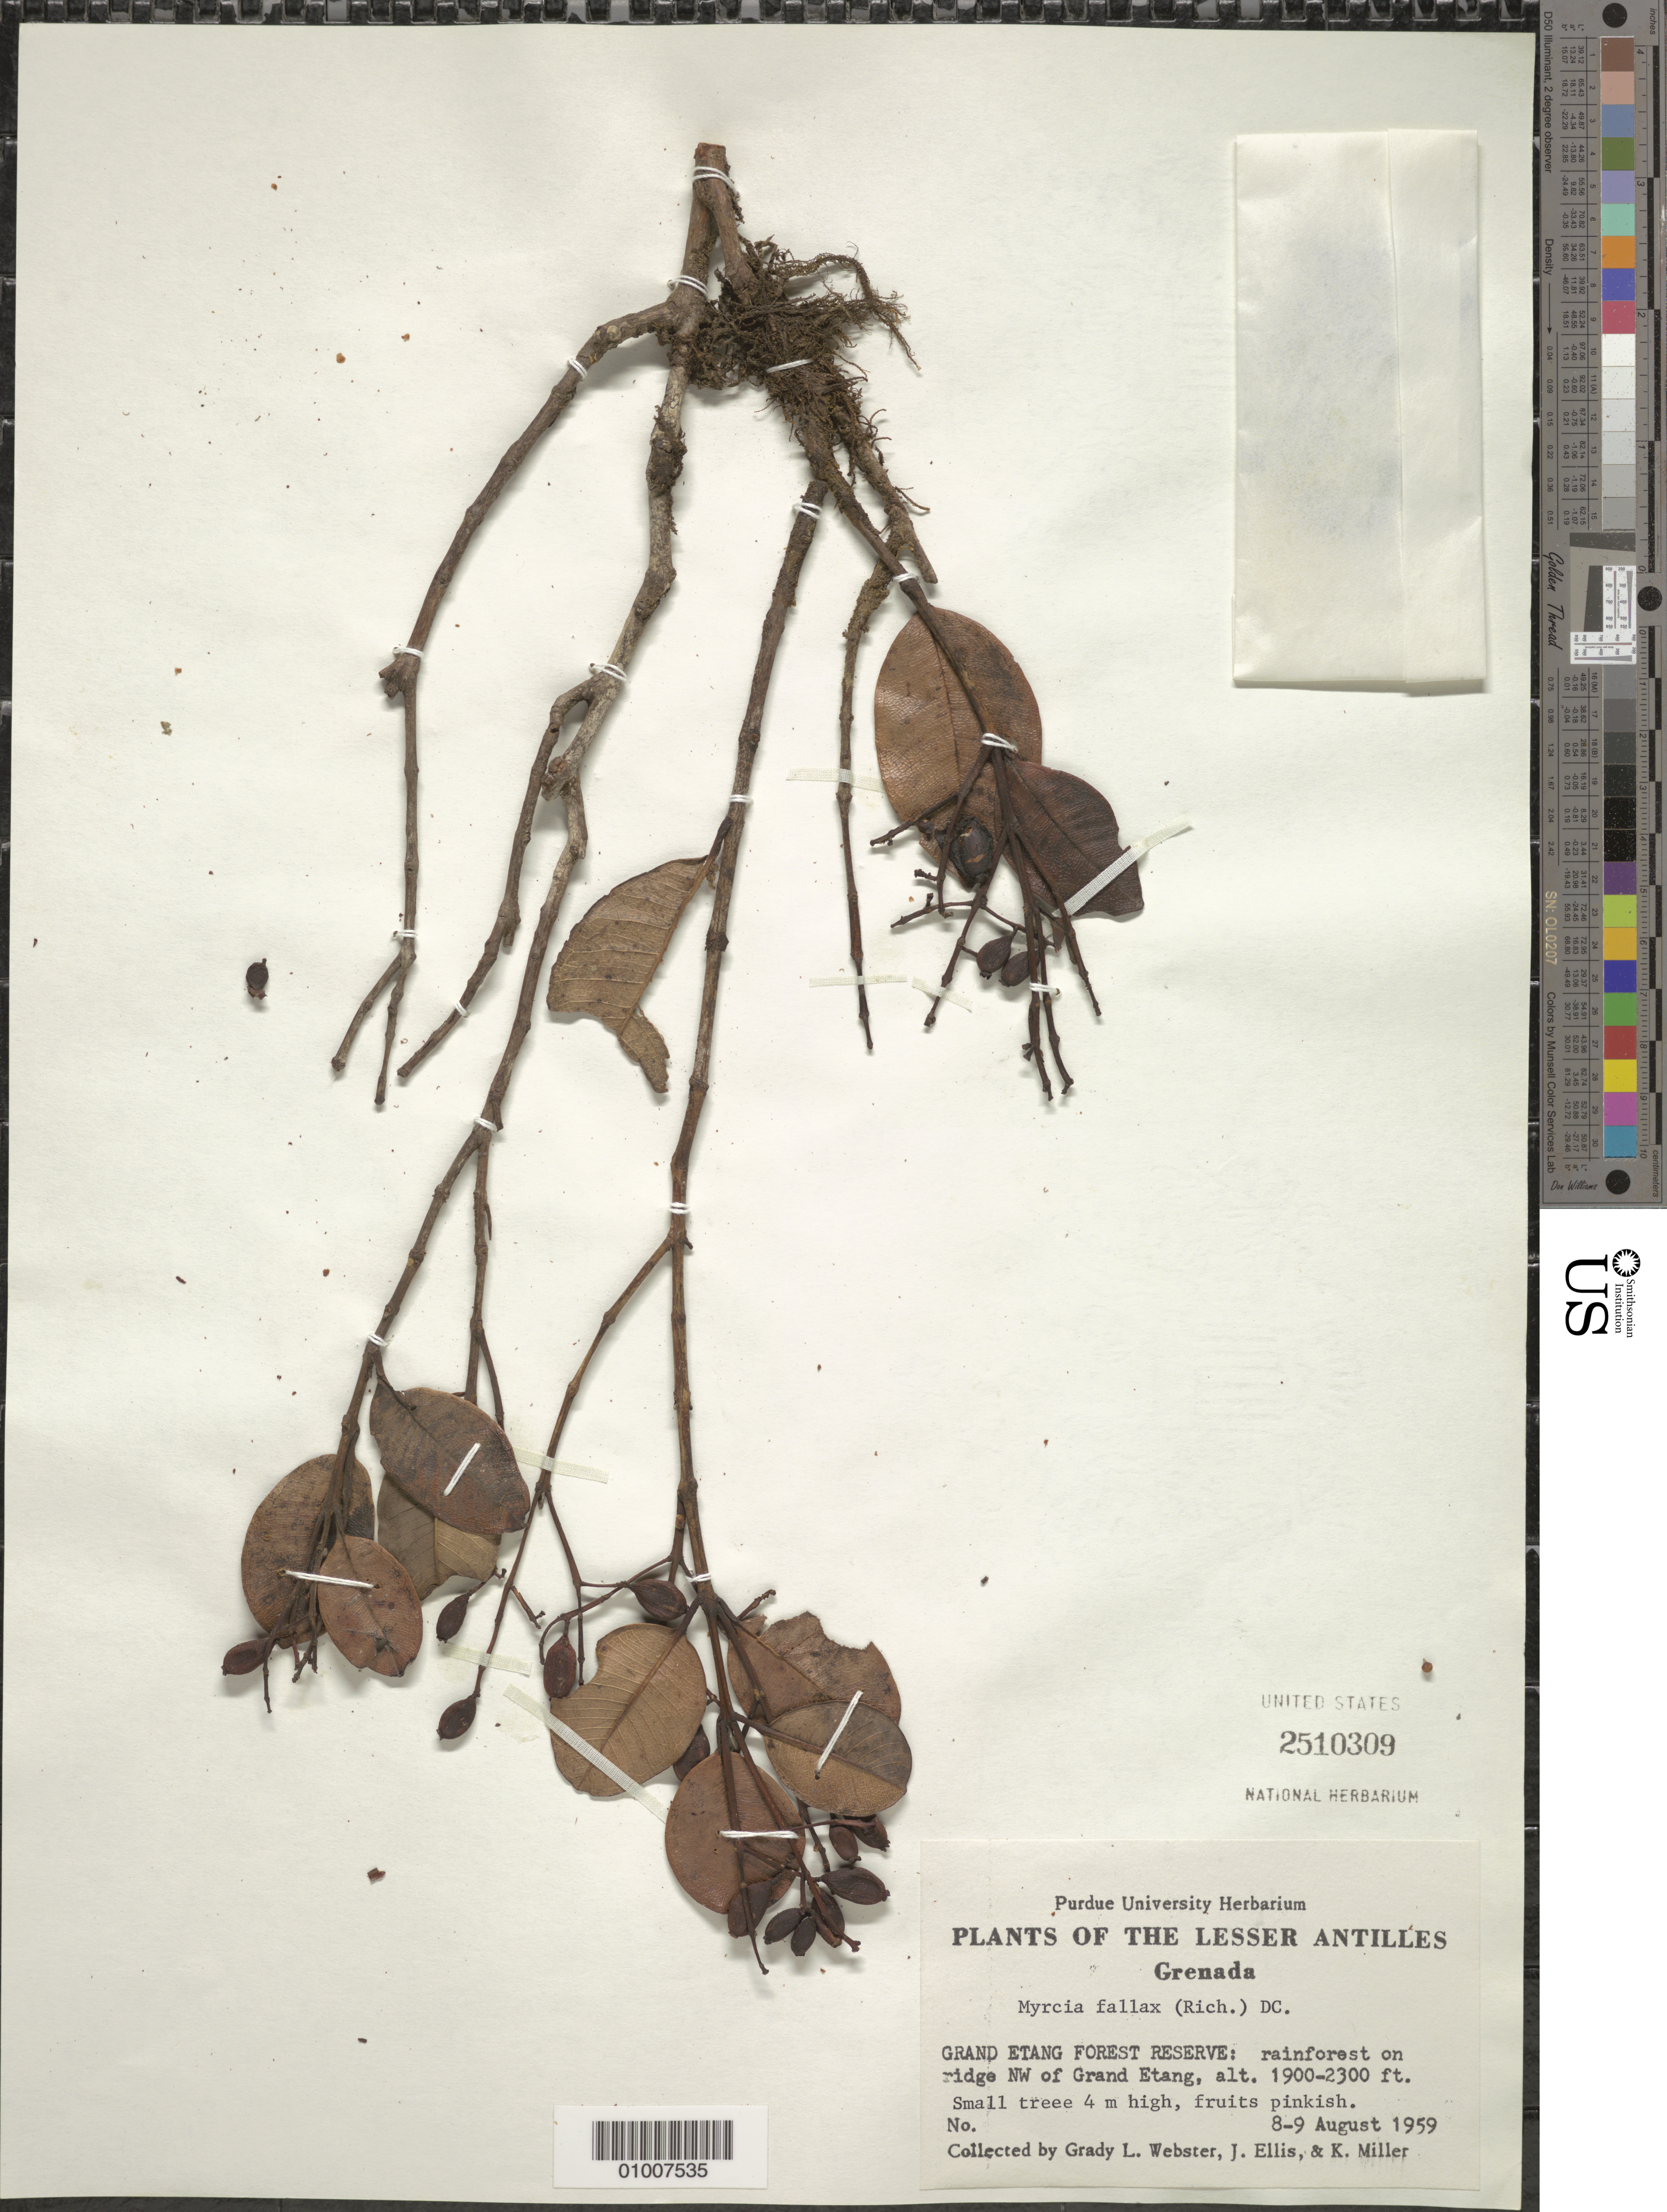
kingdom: Plantae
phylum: Tracheophyta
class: Magnoliopsida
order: Myrtales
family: Myrtaceae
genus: Myrcia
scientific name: Myrcia fallax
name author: (Rich.) DC.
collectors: G. L. Webster, J. Ellis & K. Miller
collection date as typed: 08 Aug 1959 to 09 Aug 1959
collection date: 1959-08-08/1959-08-09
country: Grenada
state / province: Saint Andrew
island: Grenada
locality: Grand Etang Forest Reserve: On ridge NW of Grand Etang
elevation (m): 579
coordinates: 0 N, 0 E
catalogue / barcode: US 2510309